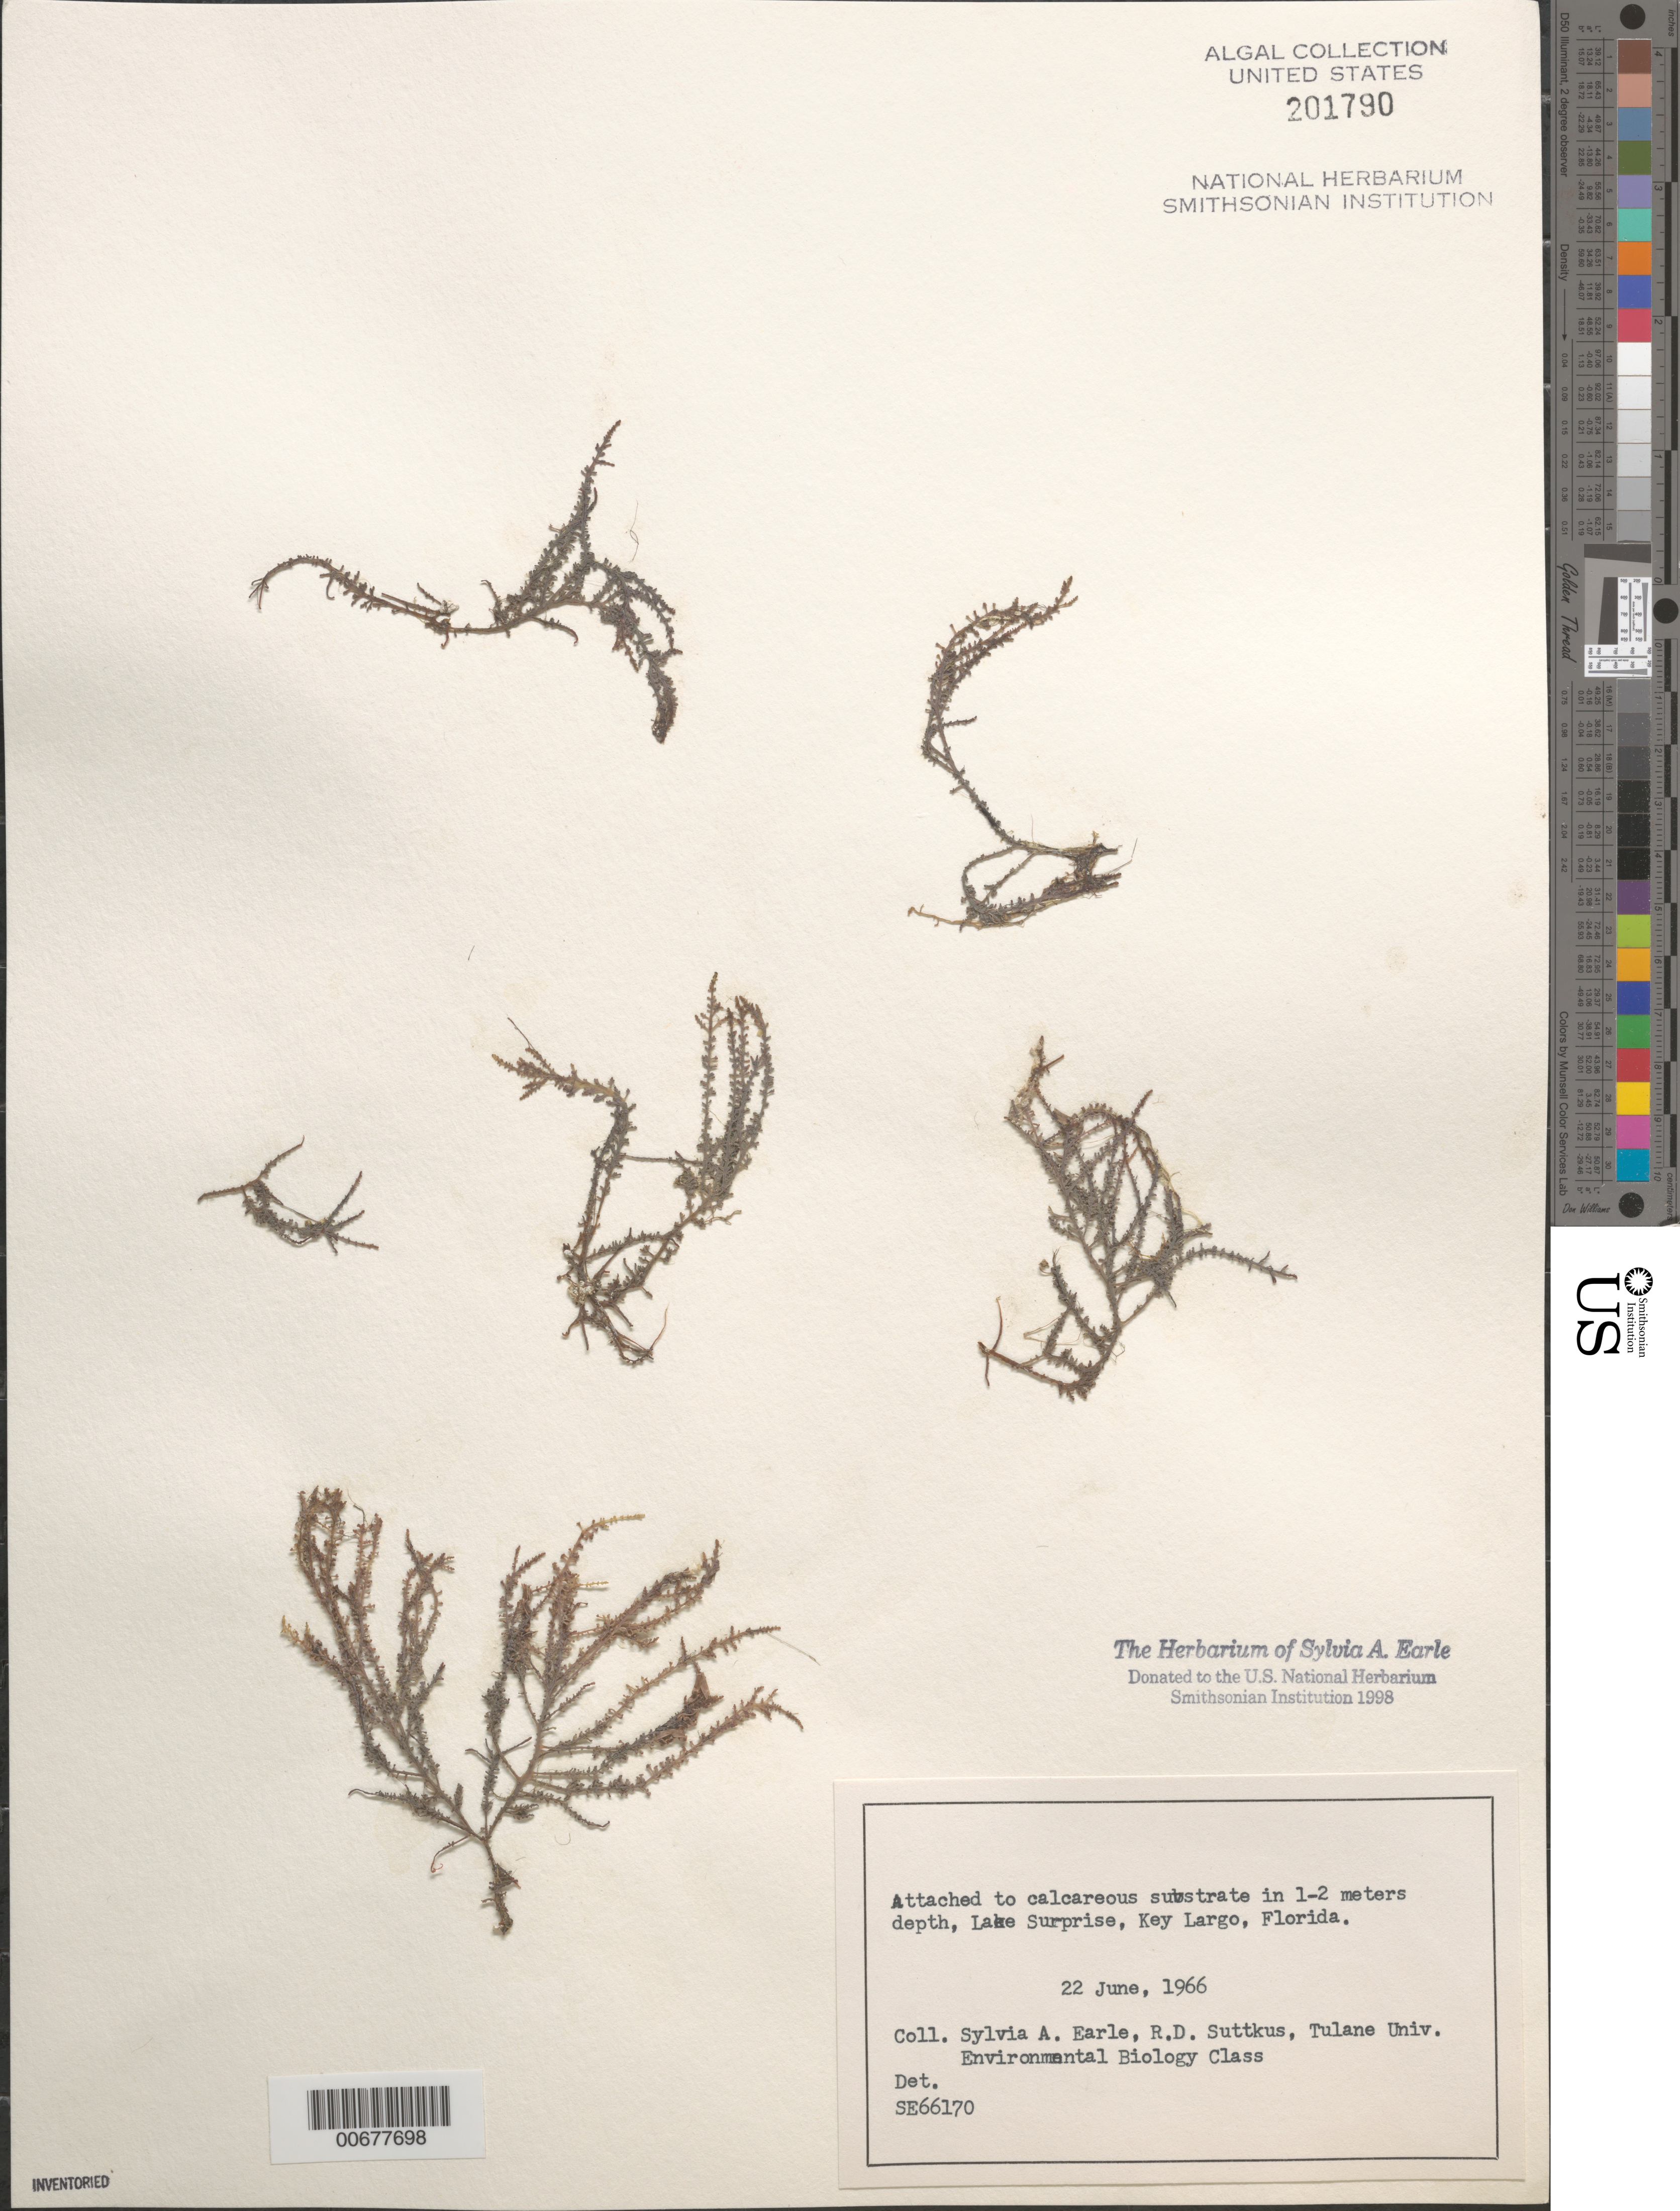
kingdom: Plantae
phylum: Rhodophyta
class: Florideophyceae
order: Ceramiales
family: Rhodomelaceae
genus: Laurencia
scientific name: Laurencia sp.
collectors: S. A. Earle, R. Suttkus & Tulane Univ. Env. Biol. Class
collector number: SE 66170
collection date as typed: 22 Jun 1966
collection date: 1966-06-22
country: United States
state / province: Florida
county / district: Monroe County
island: Key Largo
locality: Lake Surprise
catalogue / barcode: US 201790